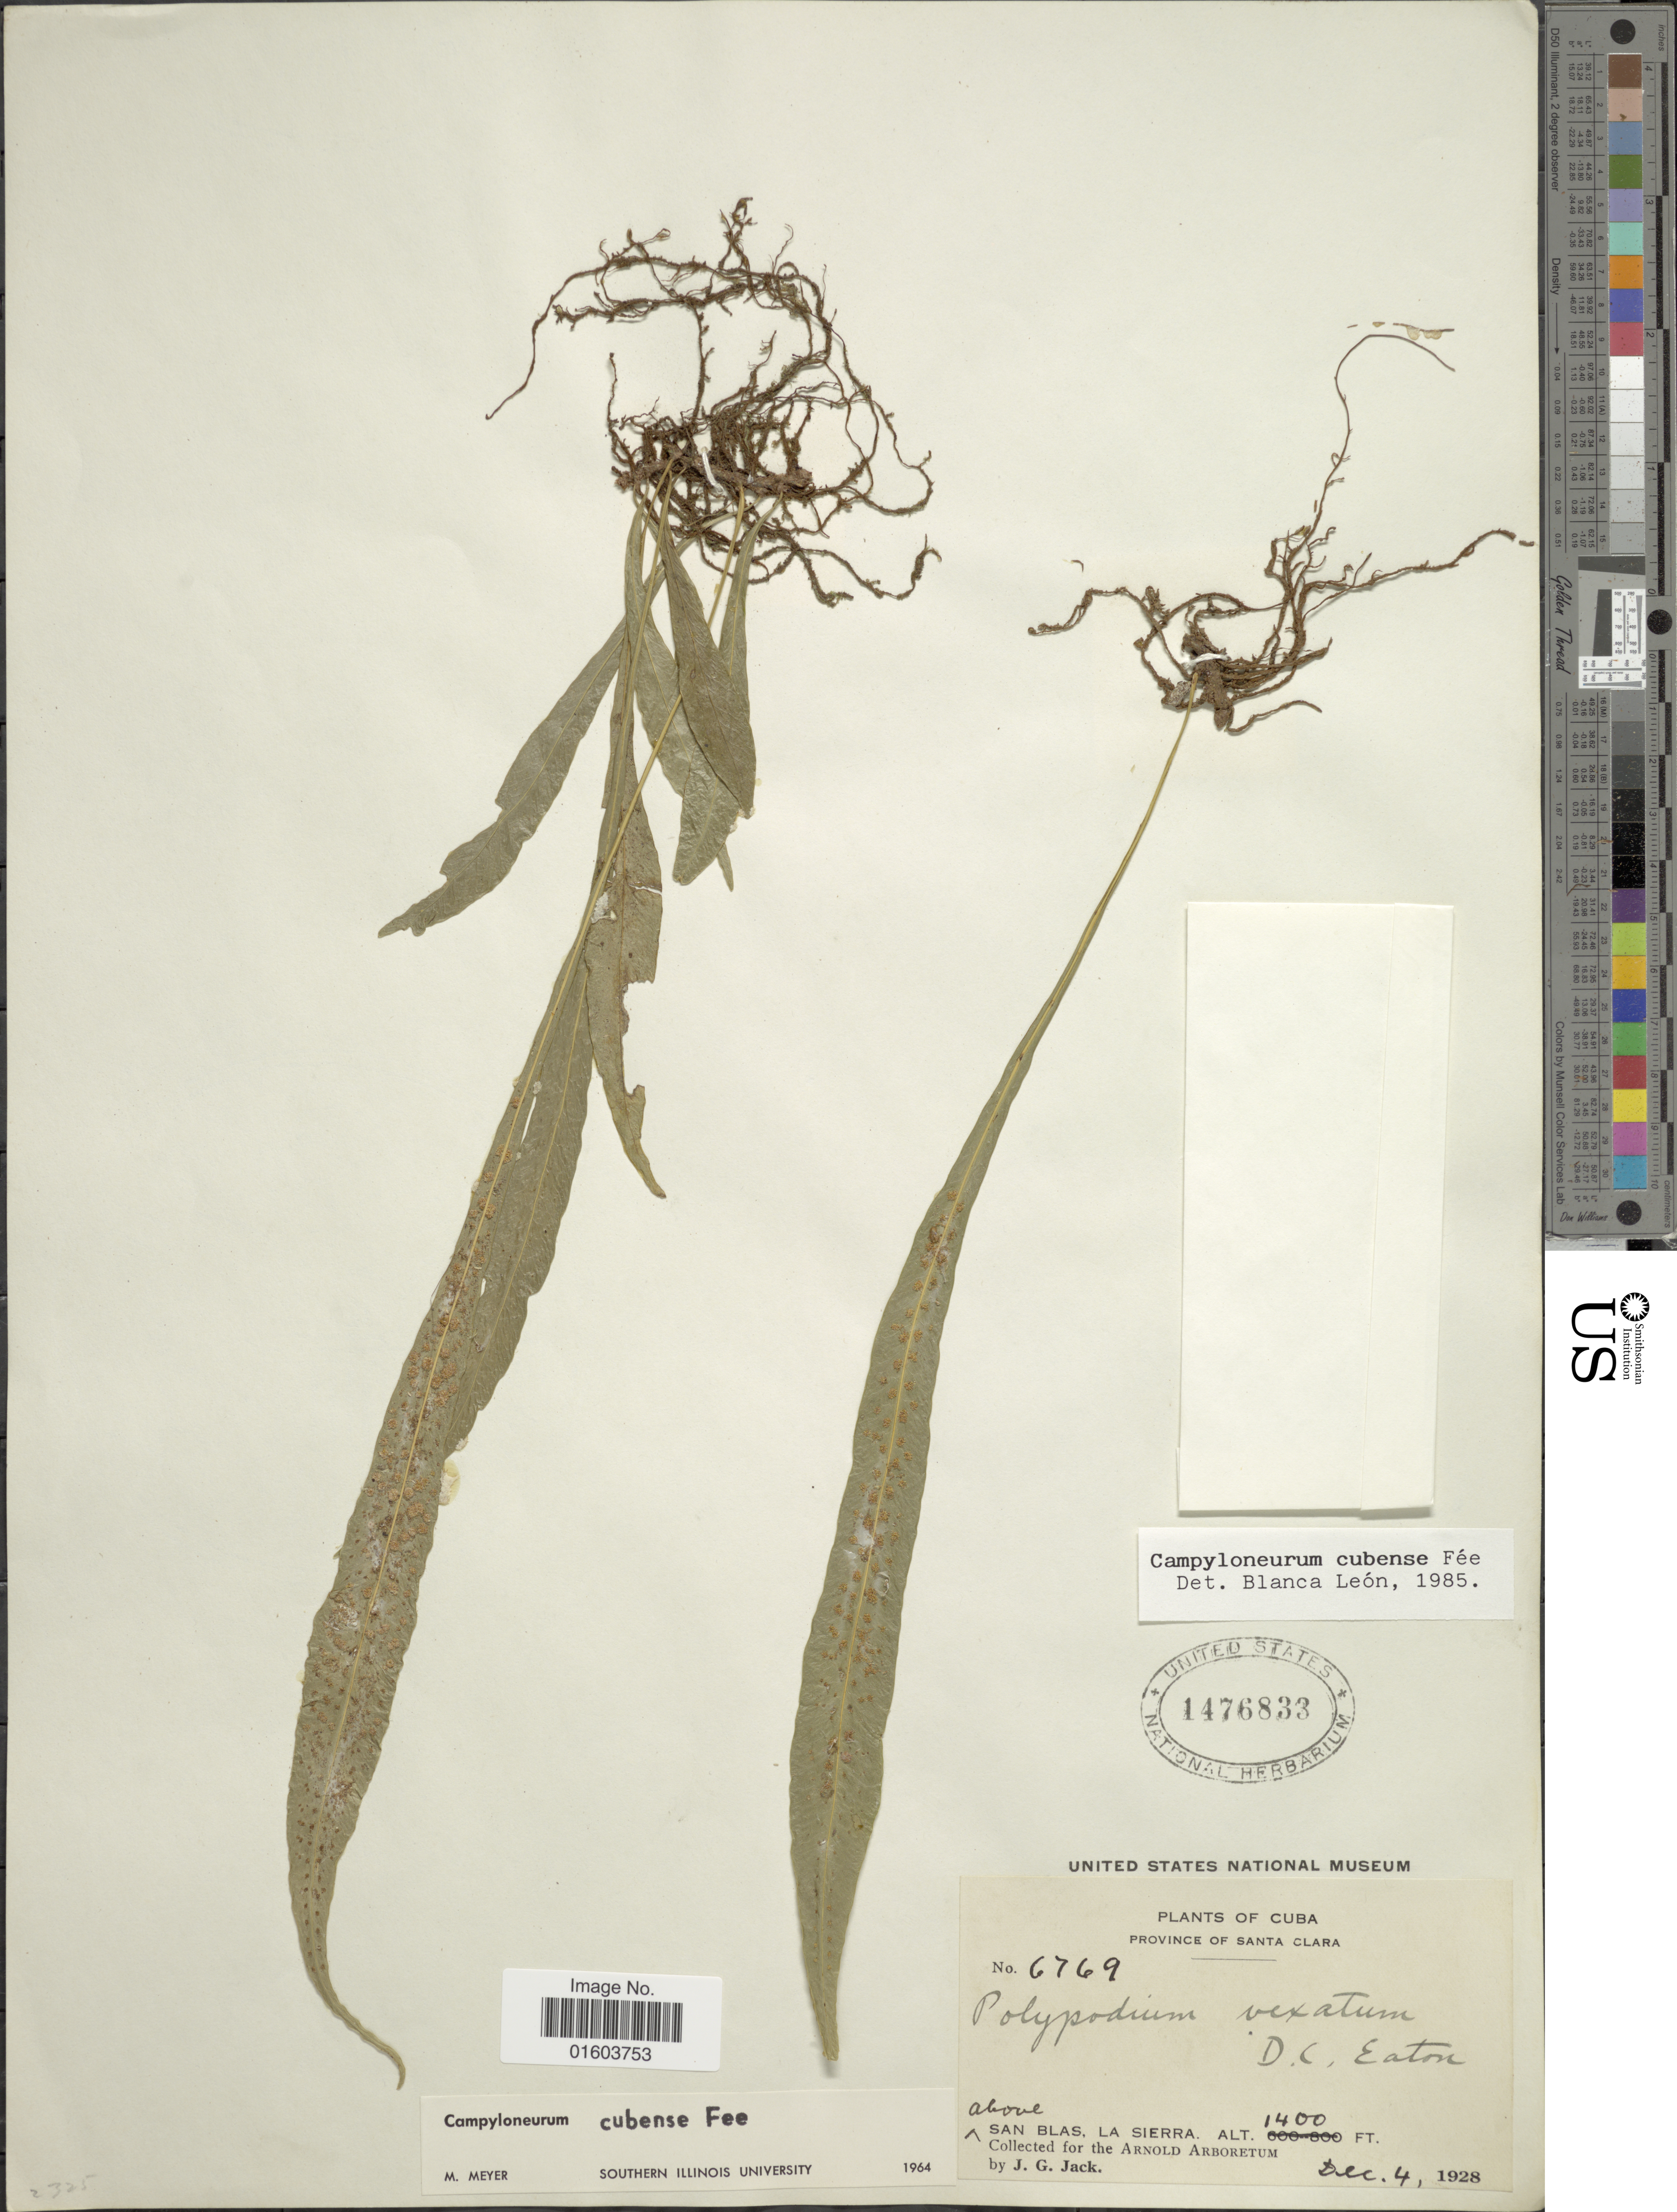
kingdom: Plantae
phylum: Tracheophyta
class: Polypodiopsida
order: Polypodiales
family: Polypodiaceae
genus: Campyloneurum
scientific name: Campyloneurum vexatum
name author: Ching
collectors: J. G. Jack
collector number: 6769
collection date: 1928-12-04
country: Cuba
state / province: Las Villas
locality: Cuba. Above San Blas, La Sierra.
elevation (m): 427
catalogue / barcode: US 1476833